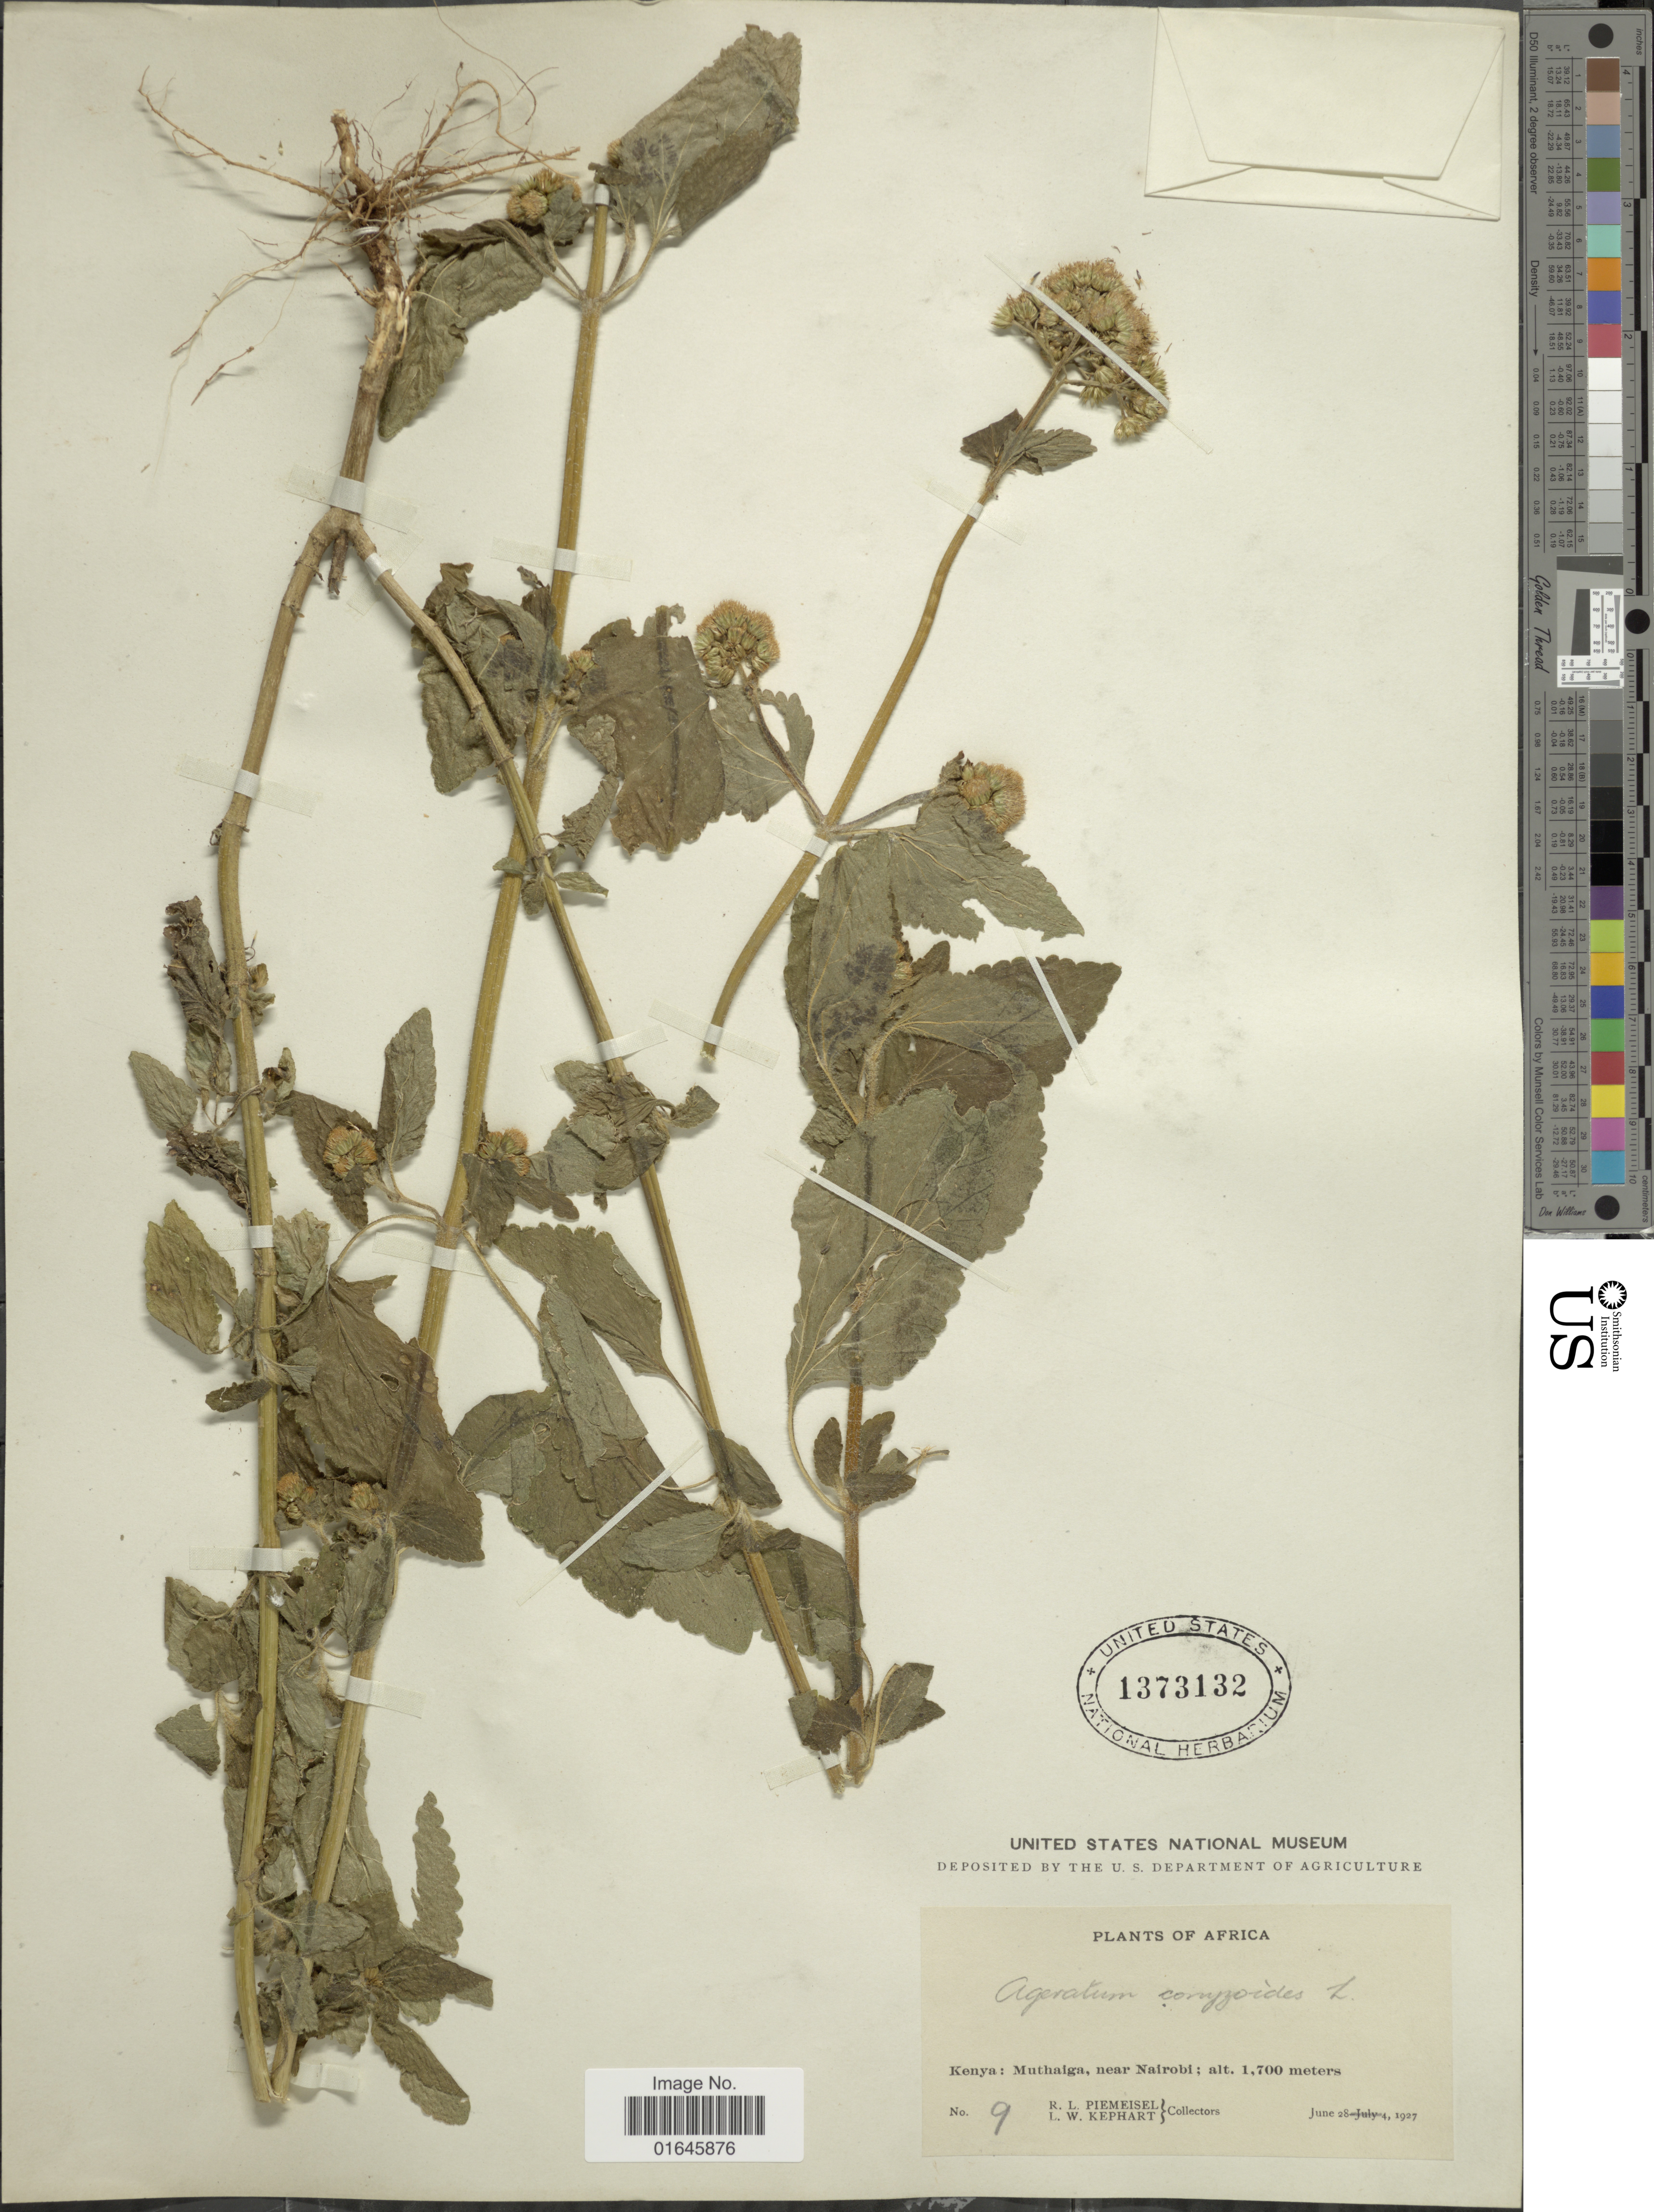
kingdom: Plantae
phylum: Tracheophyta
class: Magnoliopsida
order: Asterales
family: Asteraceae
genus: Ageratum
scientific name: Ageratum conyzoides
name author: L.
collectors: R. L. Piemeisel & L. W. Kephart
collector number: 9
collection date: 1927-06-28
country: Kenya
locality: Muthaiga, near Nairobi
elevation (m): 1700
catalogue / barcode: US 1373132